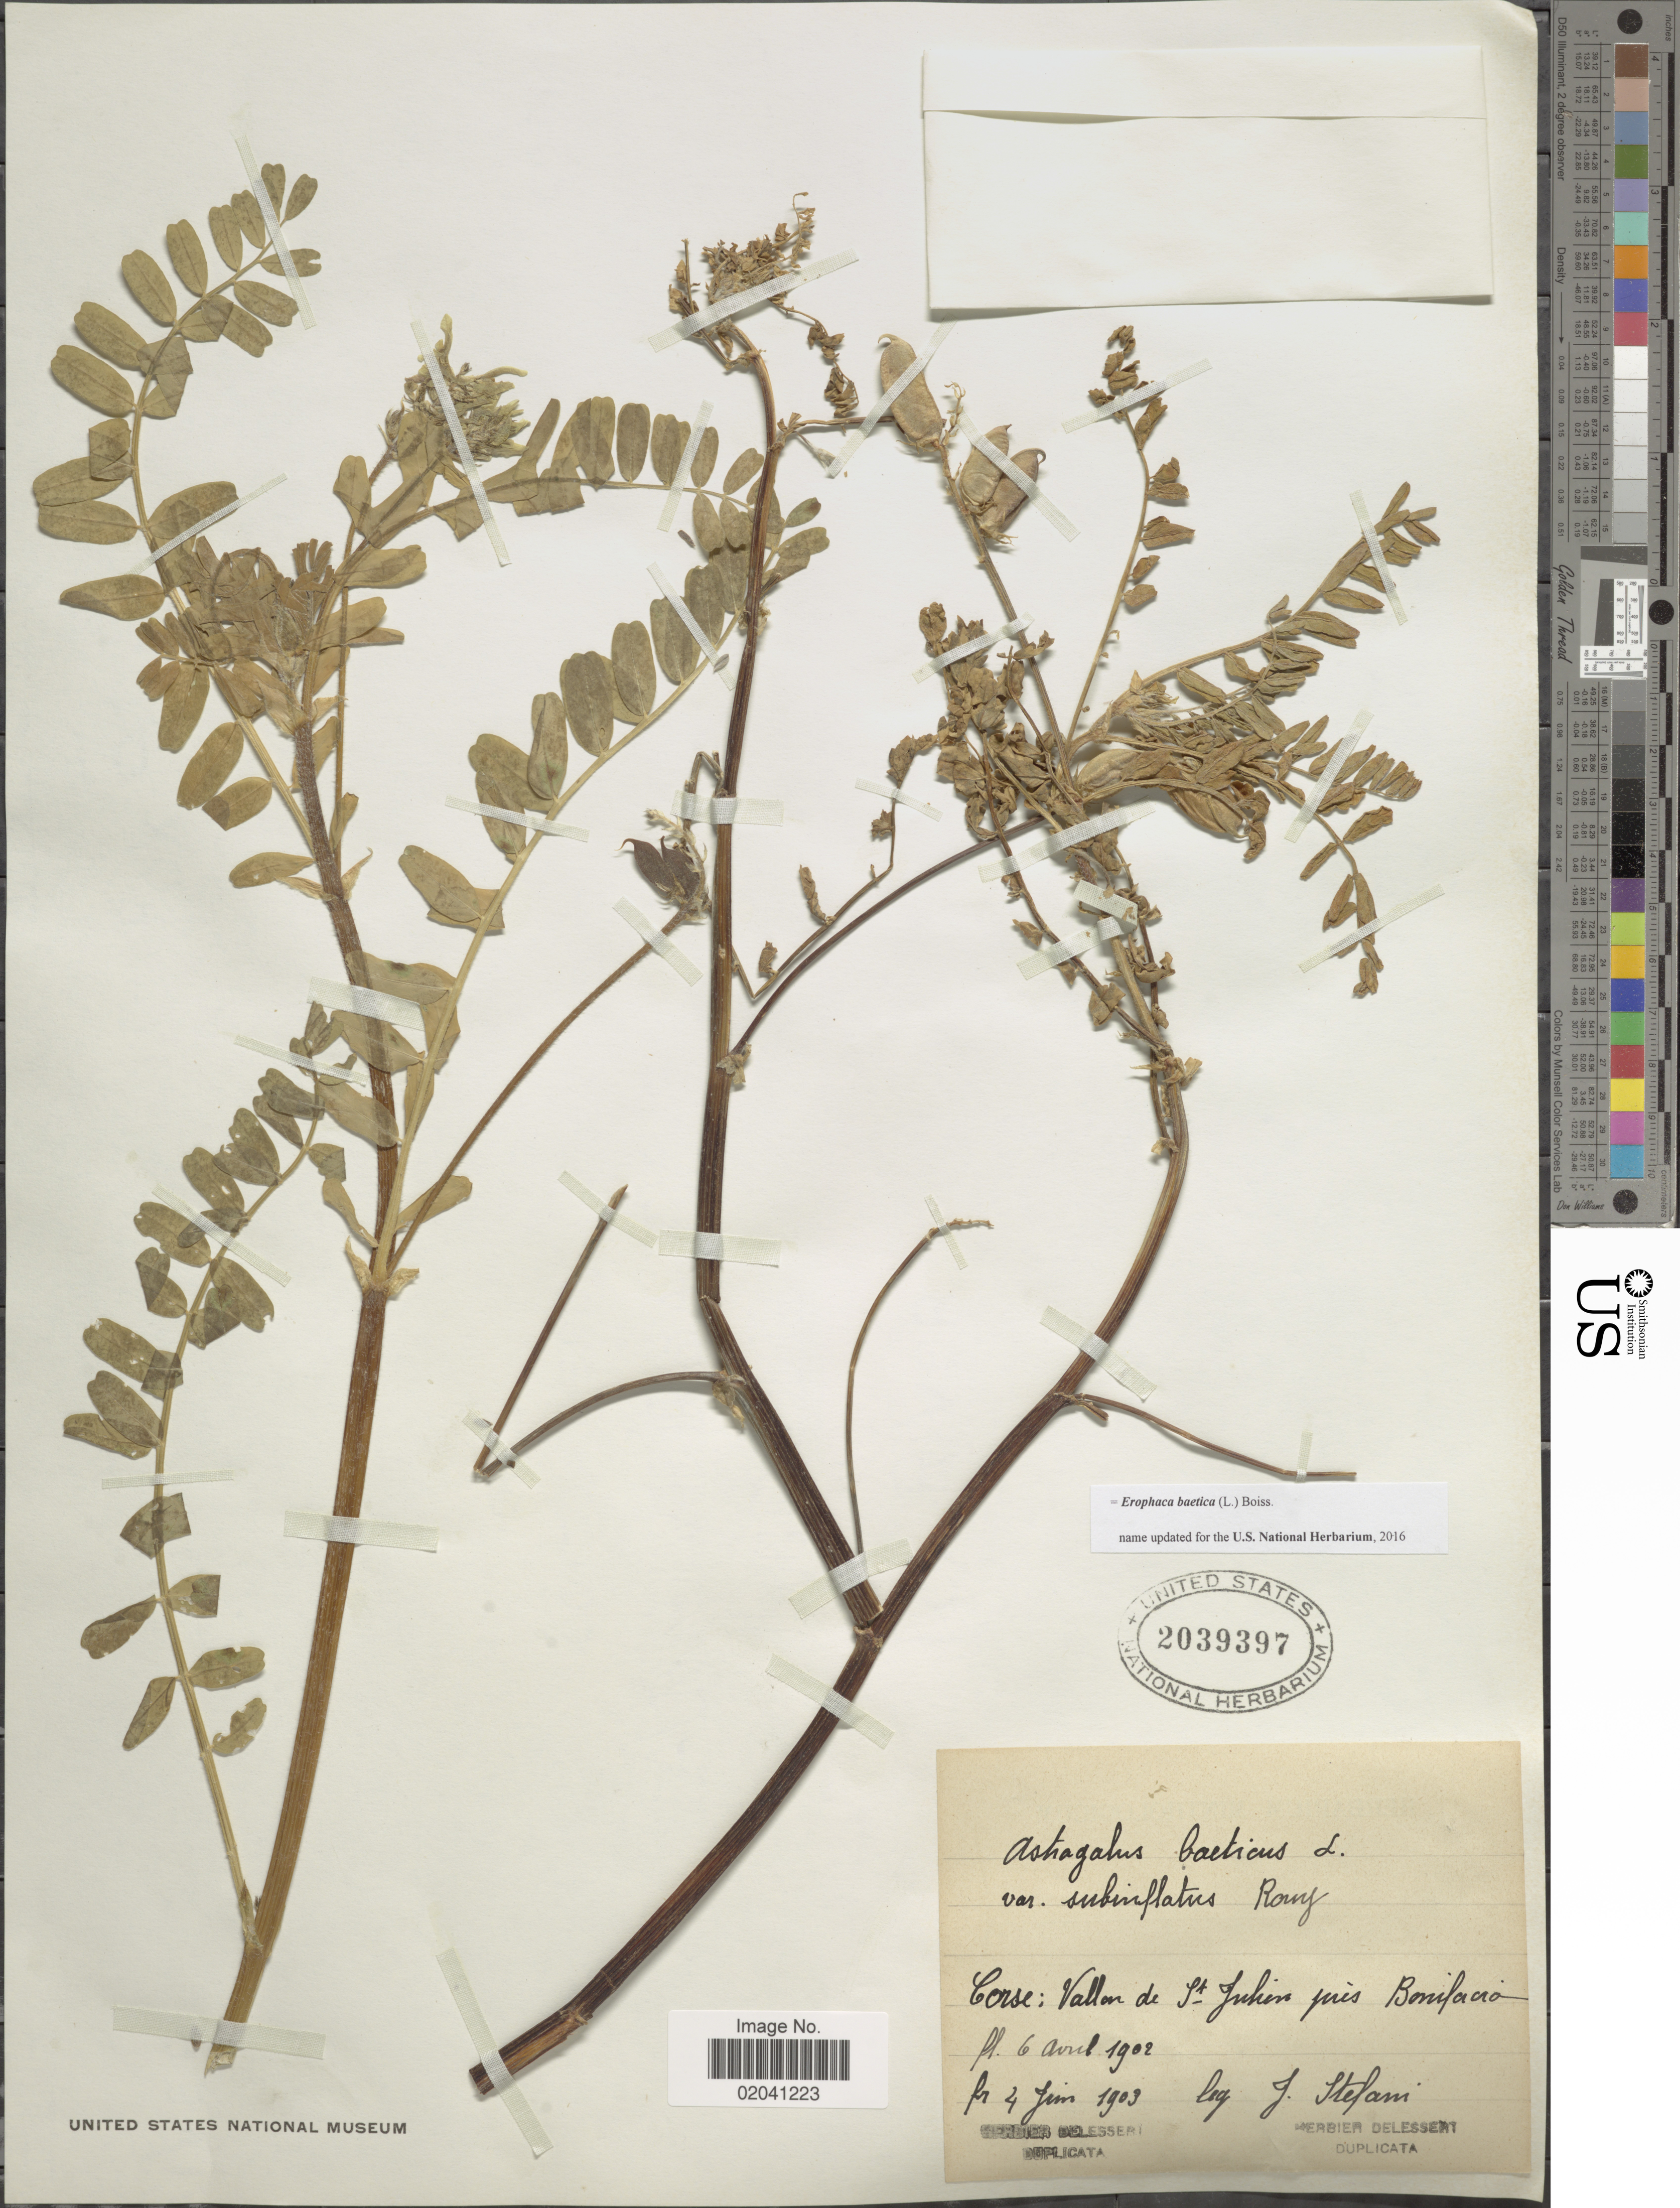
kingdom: Plantae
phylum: Tracheophyta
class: Magnoliopsida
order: Fabales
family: Fabaceae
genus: Erophaca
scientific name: Erophaca baetica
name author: (L.) Boiss.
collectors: J. Stefani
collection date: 1902-04-06/1903-06-04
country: France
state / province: Corsica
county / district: Corse-du-Sud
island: Corse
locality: Corse: Vallen de St. Julien près Bonifacio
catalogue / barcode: US 2039397